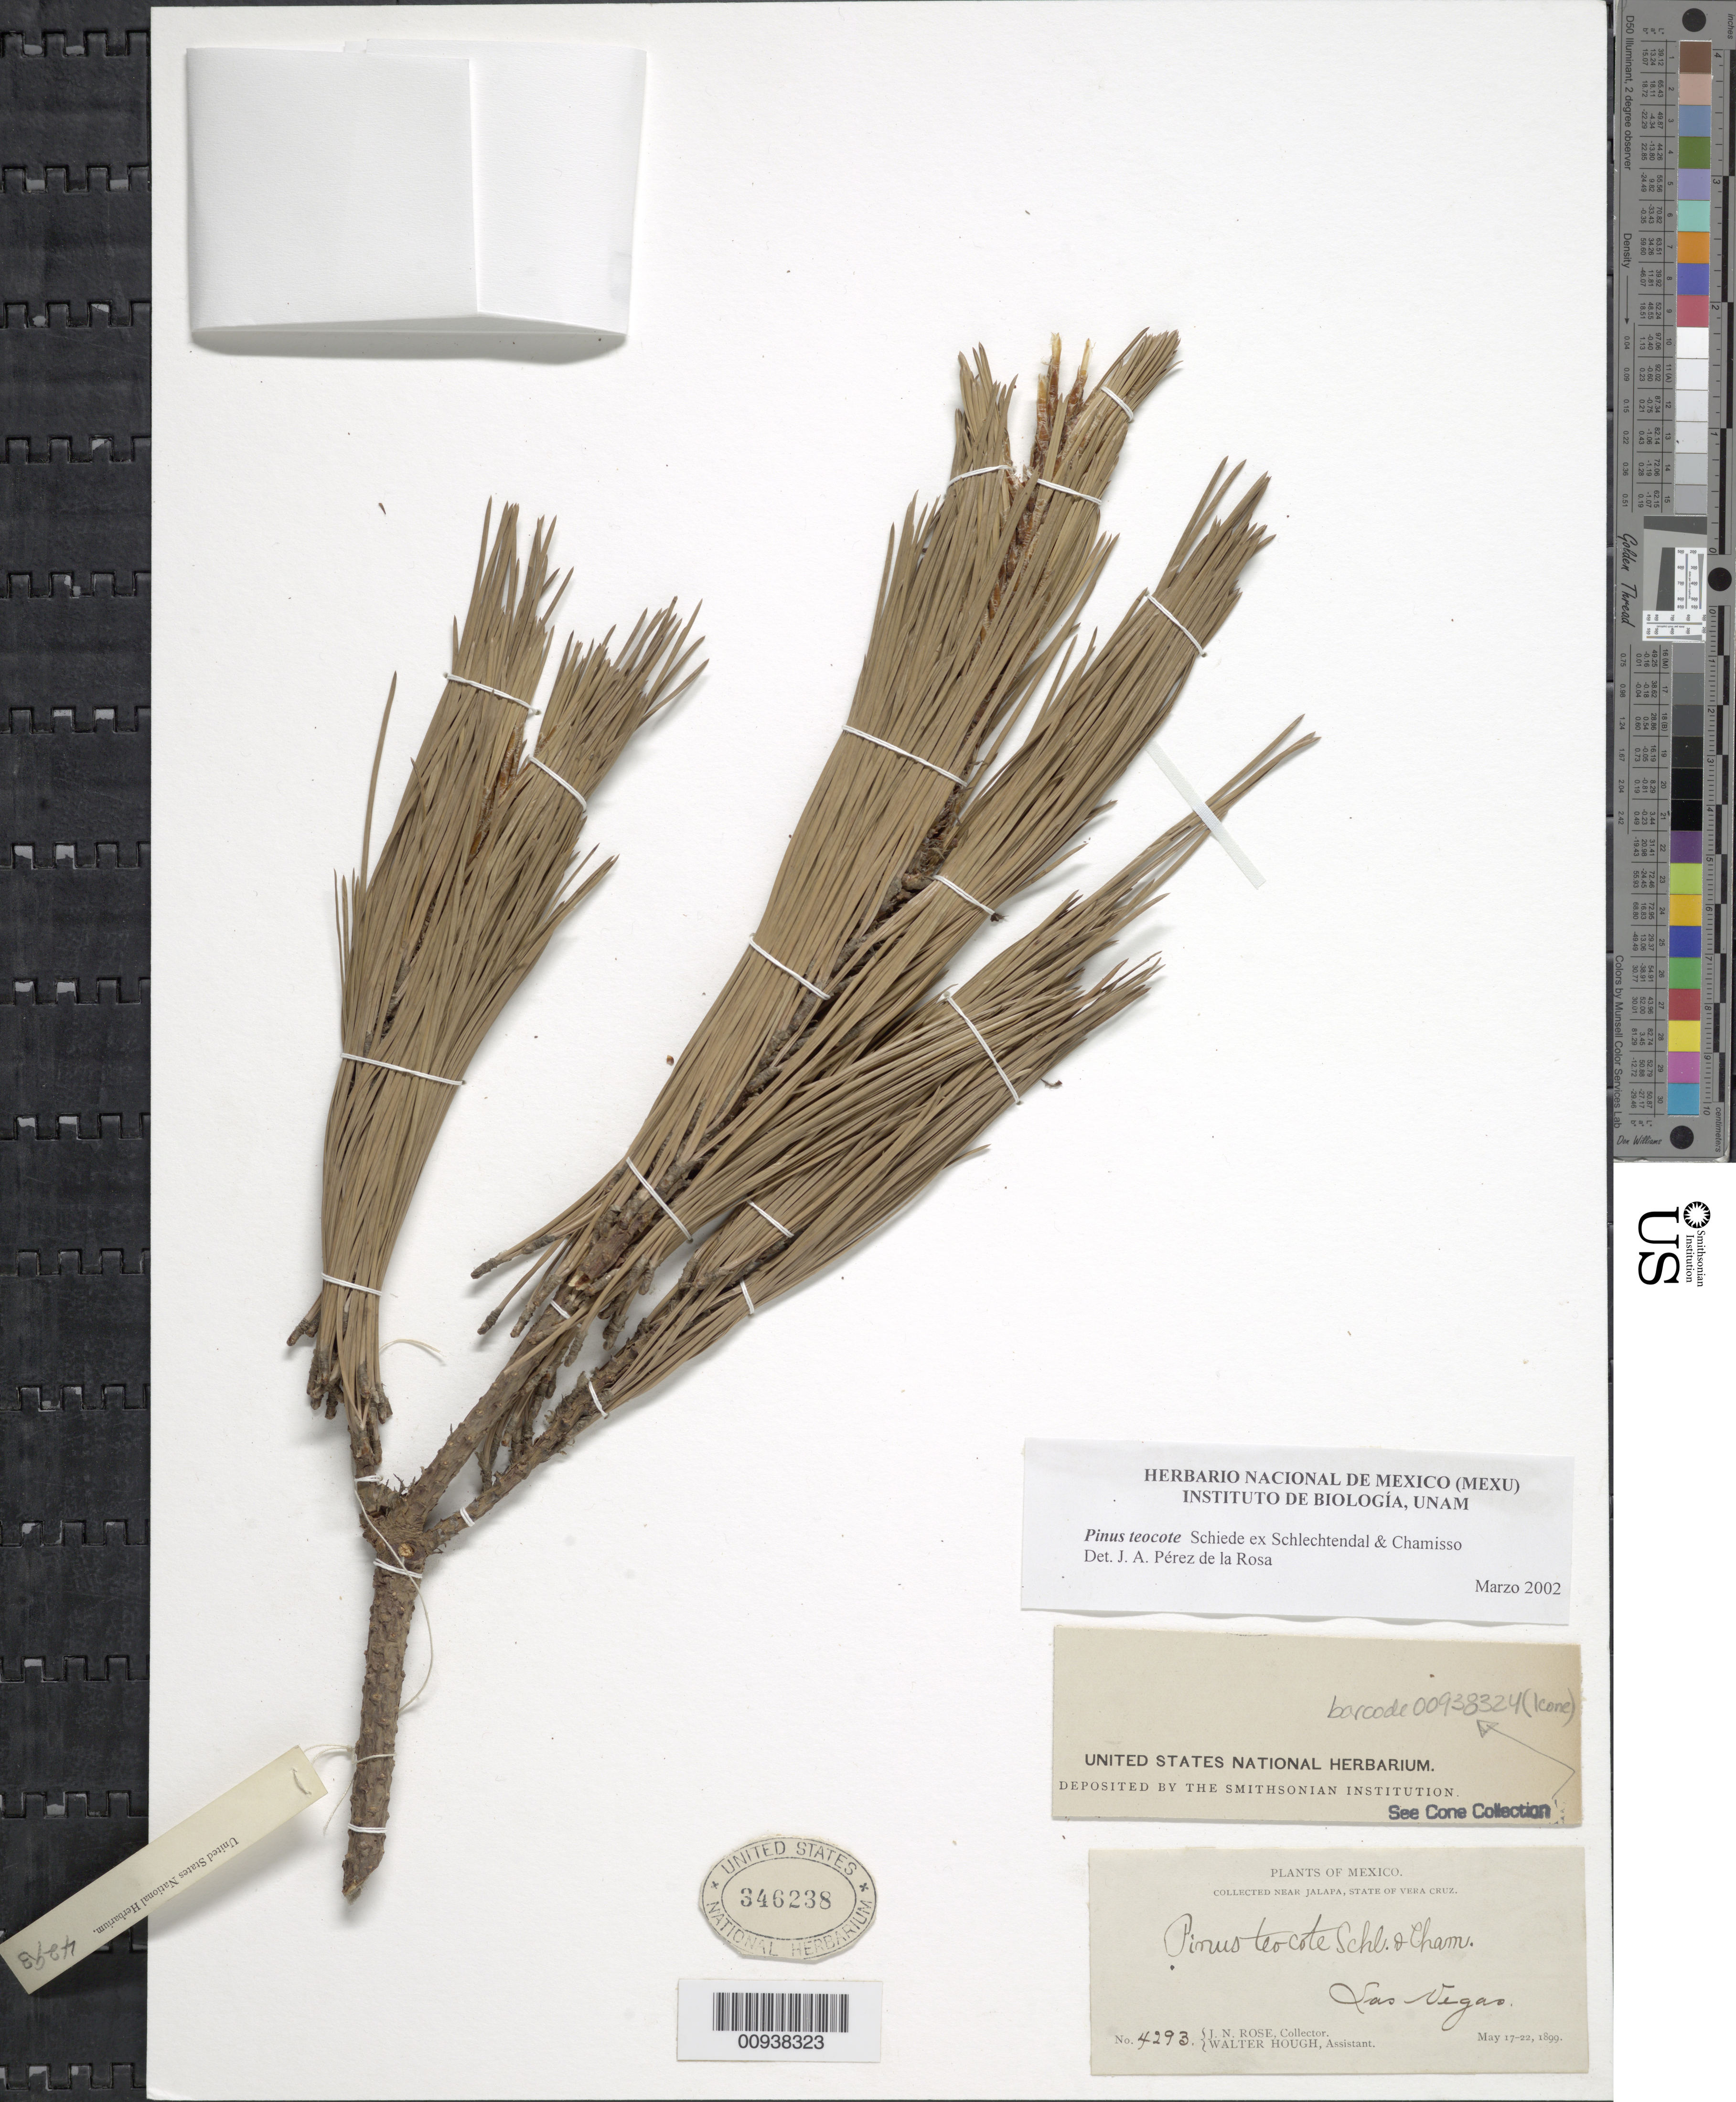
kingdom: Plantae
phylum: Tracheophyta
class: Pinopsida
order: Pinales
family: Pinaceae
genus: Pinus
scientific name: Pinus teocote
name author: Schltdl. & Cham.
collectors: J. N. Rose & W. Hough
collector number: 4293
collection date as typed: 17 May 1899 to 22 May 1899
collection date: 1899-05-17/1899-05-22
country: Mexico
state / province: Veracruz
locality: Las Vigas near Jalapa.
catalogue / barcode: US 346238